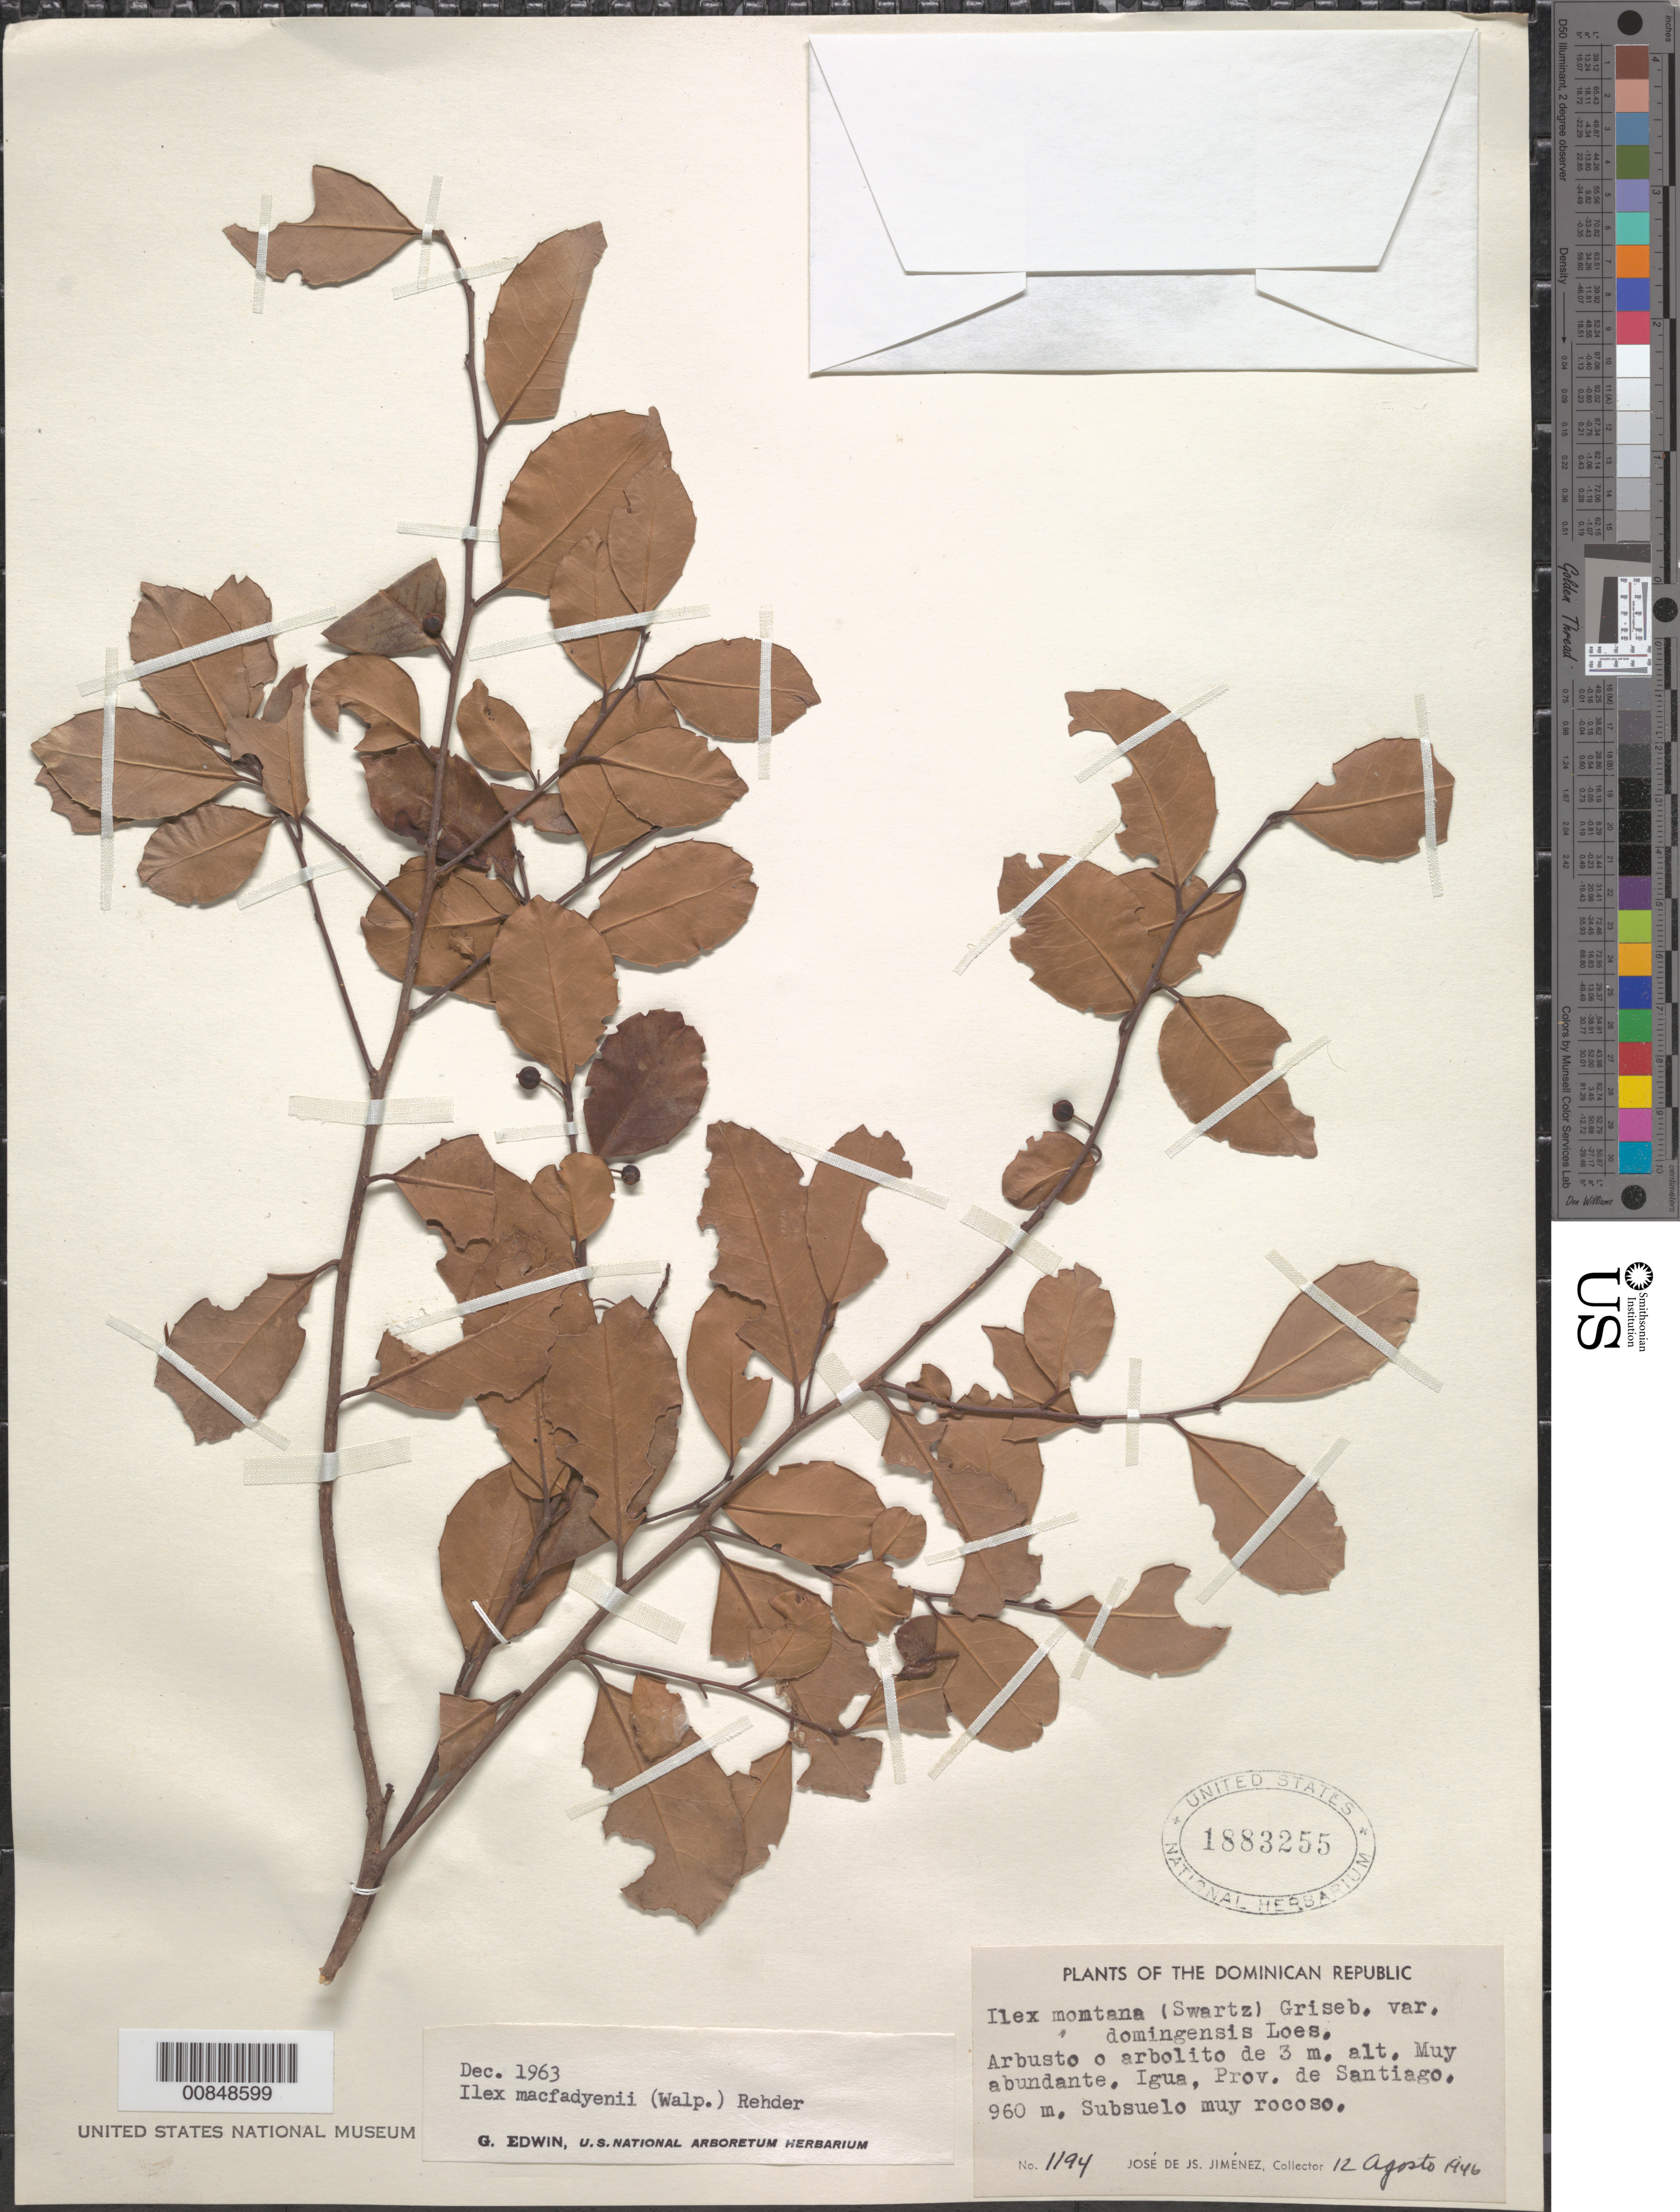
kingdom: Plantae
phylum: Tracheophyta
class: Magnoliopsida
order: Aquifoliales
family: Aquifoliaceae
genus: Ilex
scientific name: Ilex macfadyenii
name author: Rehder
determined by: Edwin, G.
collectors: J. J. Jiménez Almonte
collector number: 1194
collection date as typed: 12 Aug 1946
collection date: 1946-08-12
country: Dominican Republic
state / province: Santiago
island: Hispaniola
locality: Igua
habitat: Subsuelo muy rocoso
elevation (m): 960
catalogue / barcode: US 1883255